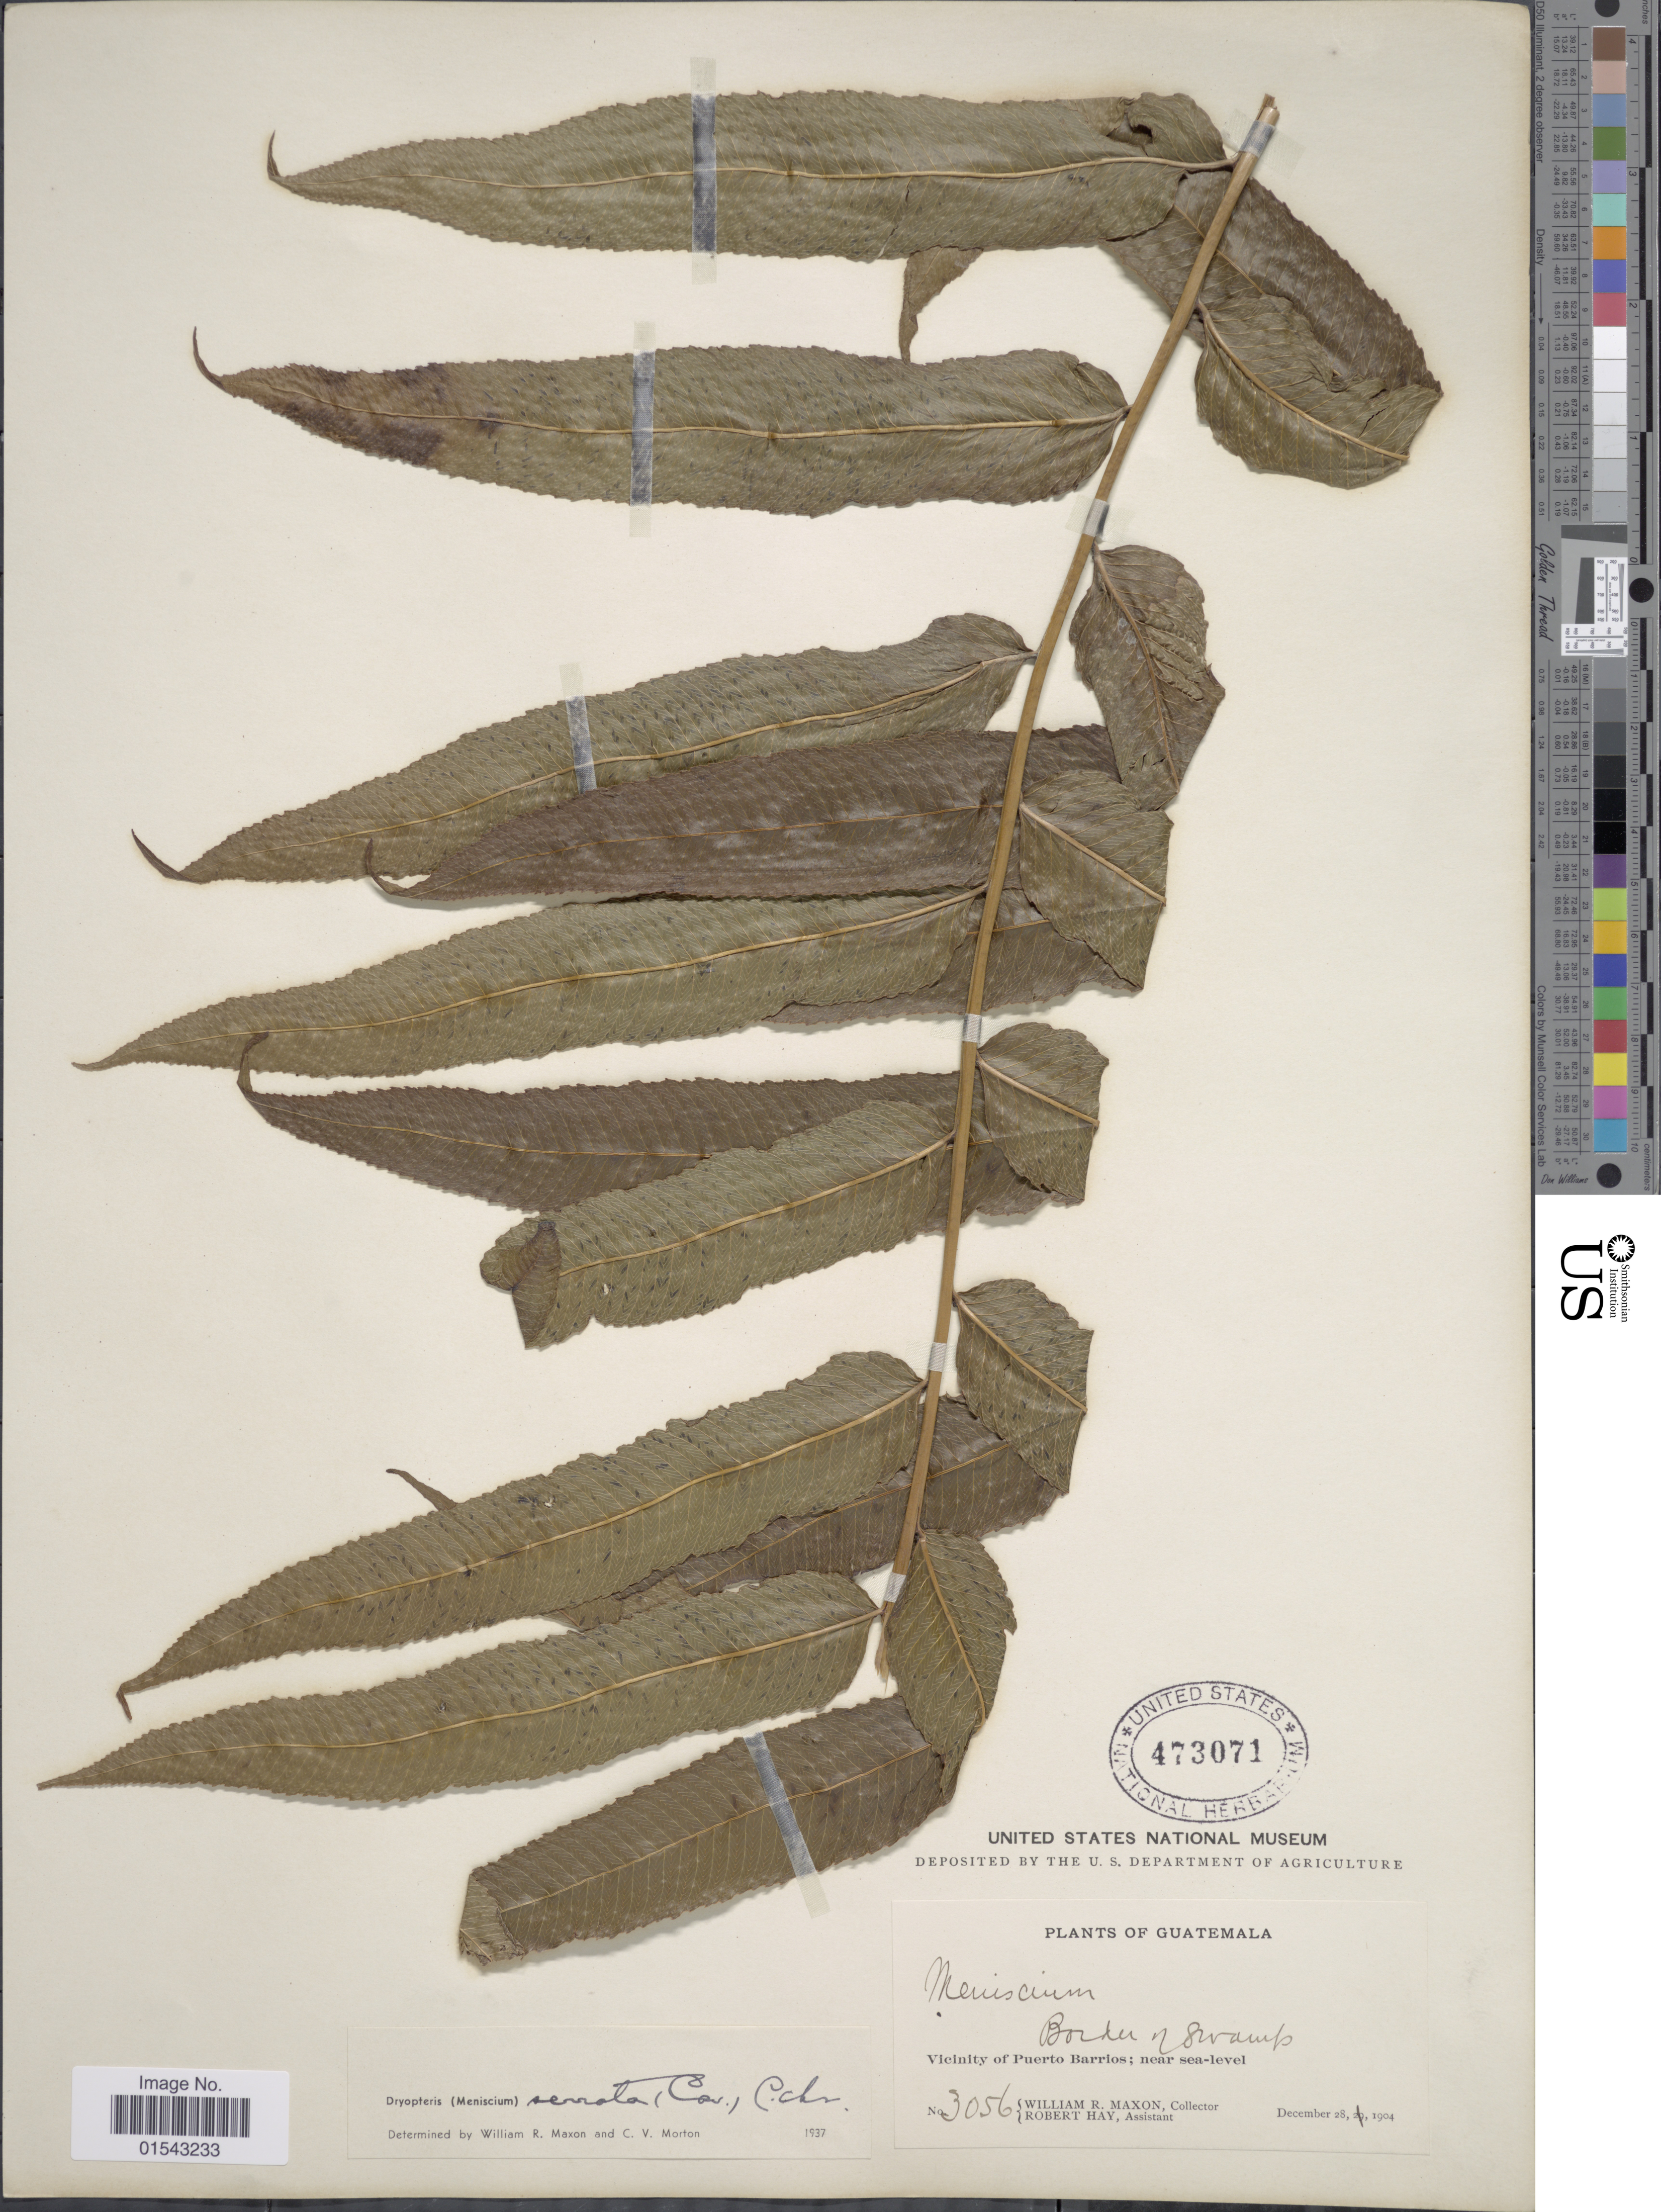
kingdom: Plantae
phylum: Tracheophyta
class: Polypodiopsida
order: Polypodiales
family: Thelypteridaceae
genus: Meniscium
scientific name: Meniscium serratum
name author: Cav.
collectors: W. R. Maxon & R. H. Hay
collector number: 3056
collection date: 1904-12-28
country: Guatemala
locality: Vicinity of Puerto Barrios; near sea-level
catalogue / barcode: US 473071